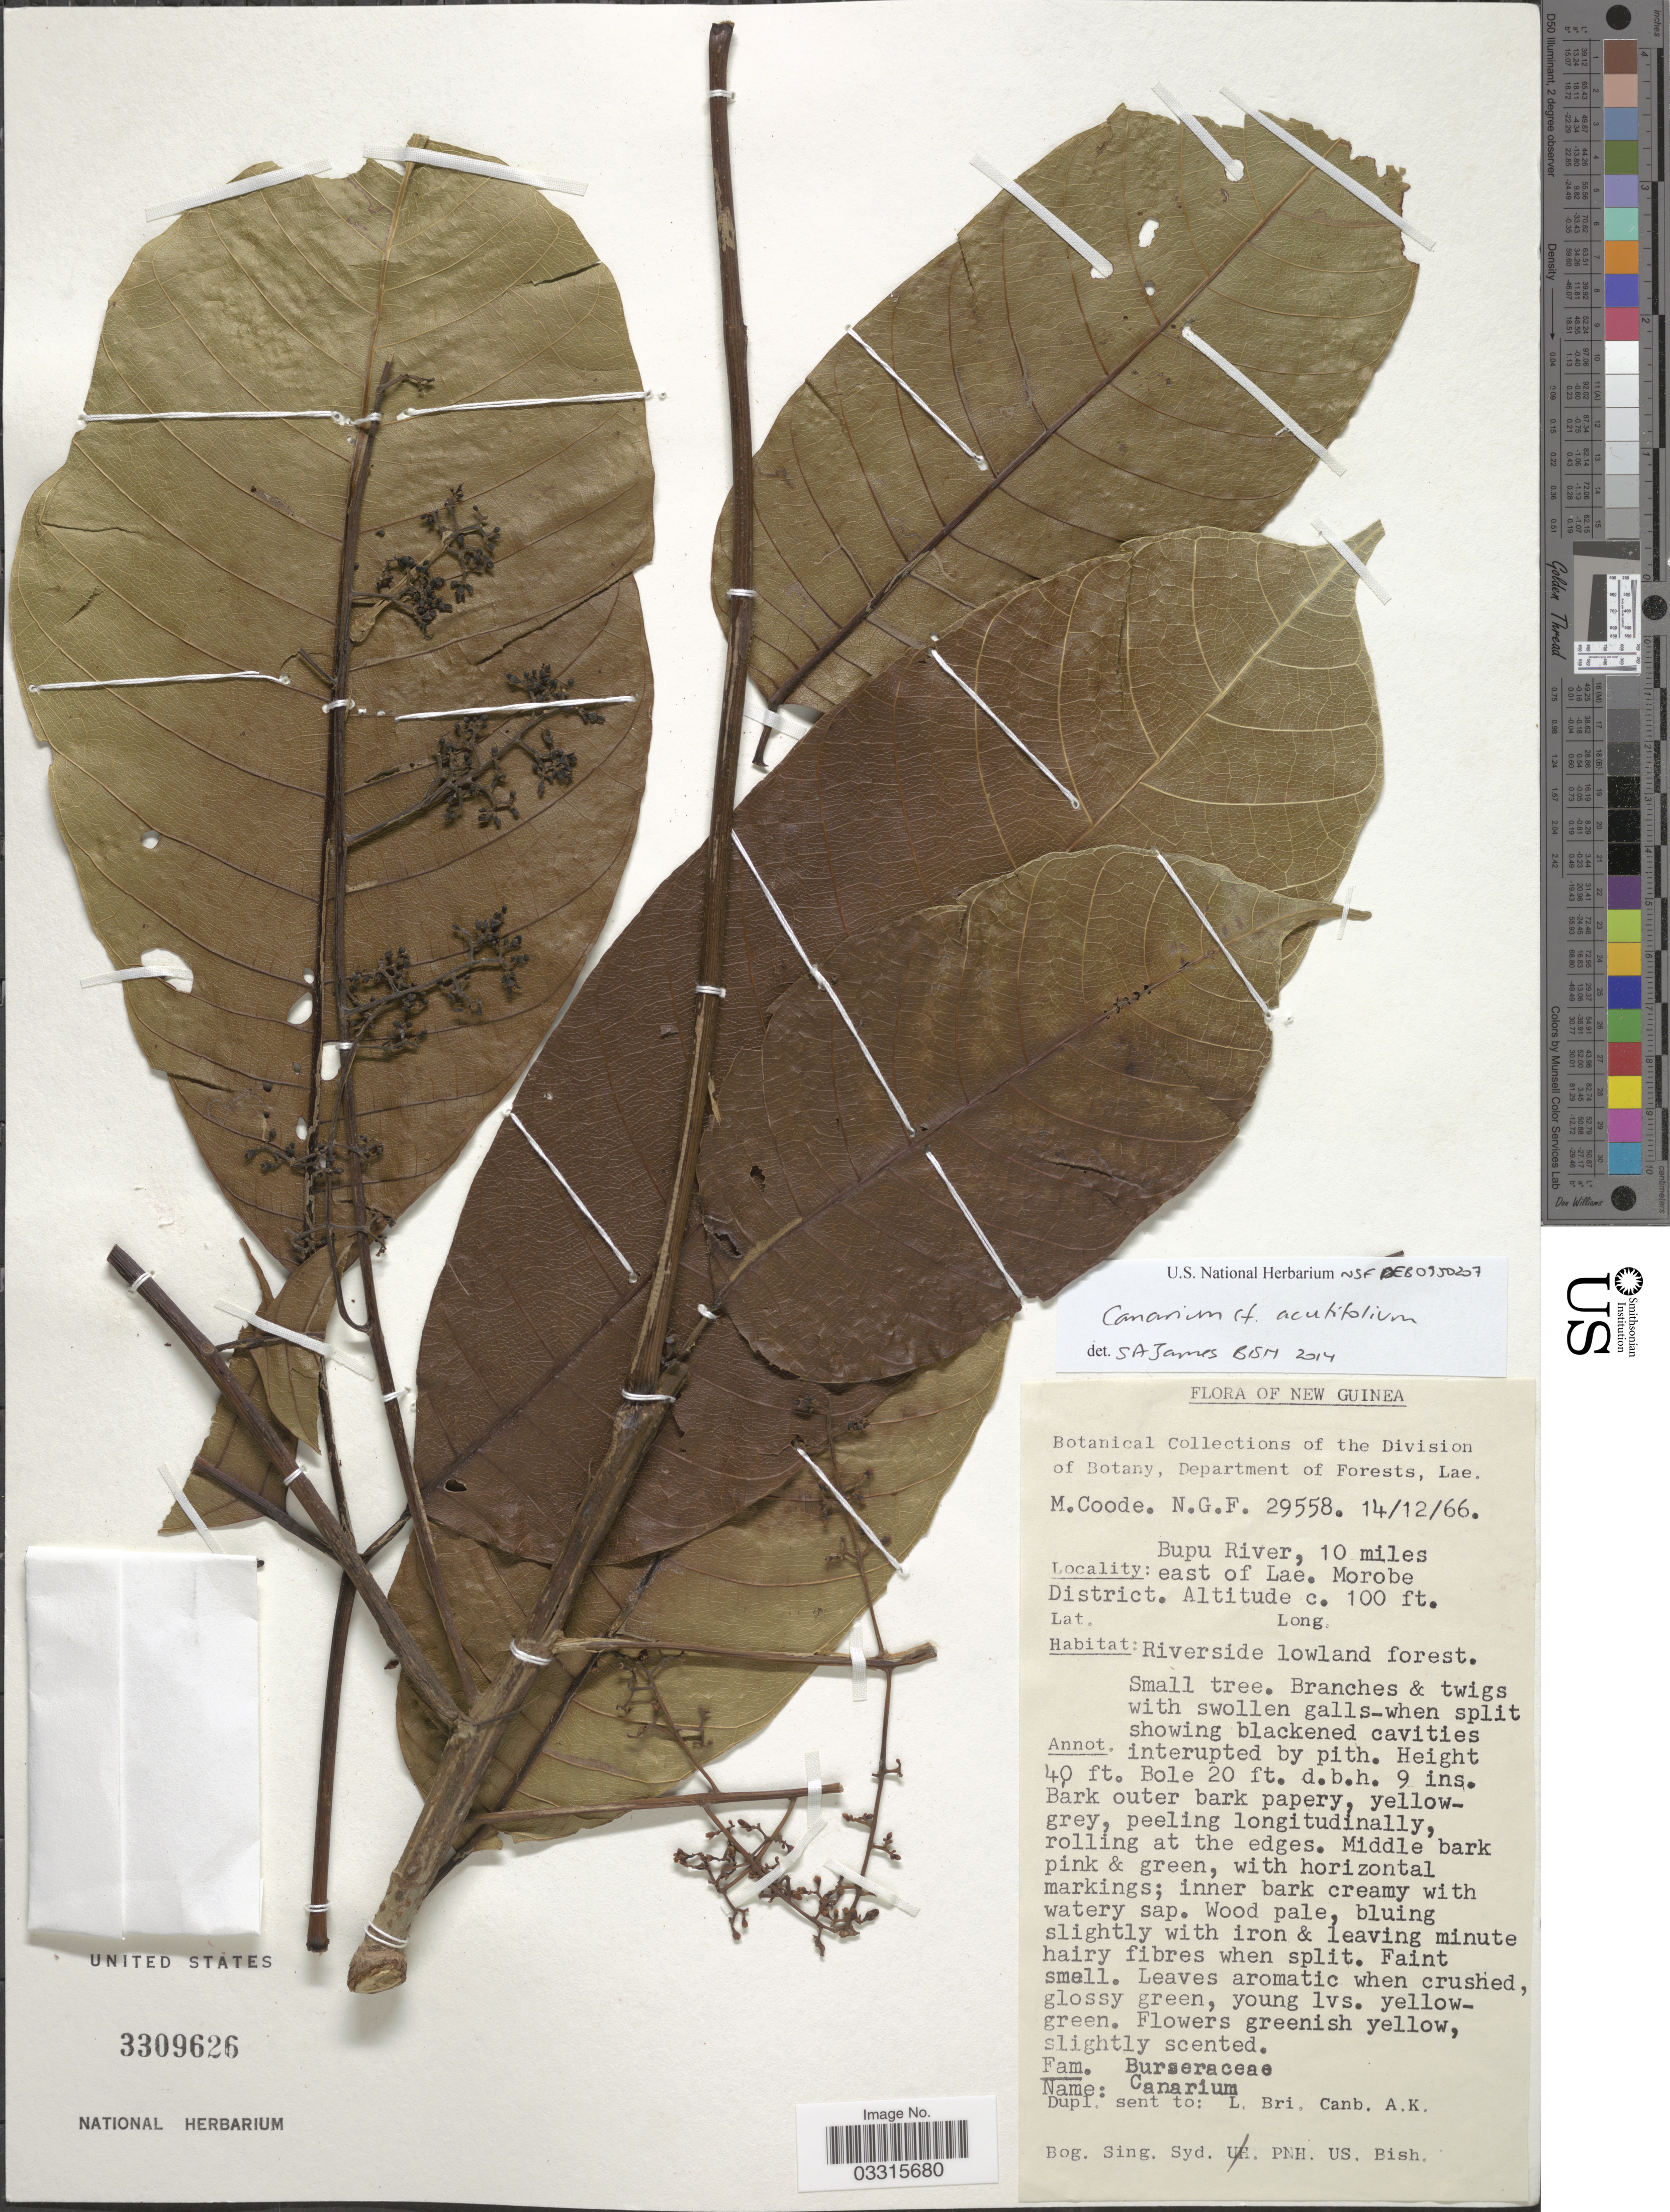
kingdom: Plantae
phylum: Tracheophyta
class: Magnoliopsida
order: Sapindales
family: Burseraceae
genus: Canarium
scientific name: Canarium acutifolium var. acutifolium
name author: (DC.) Merr.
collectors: M. Coode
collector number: NGF 29558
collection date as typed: Transcribed d/m/y: 14/12/66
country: Papua New Guinea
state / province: Morobe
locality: New Guinea. Bupu River, 10 miles east of Lae.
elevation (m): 30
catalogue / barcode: US 3309626